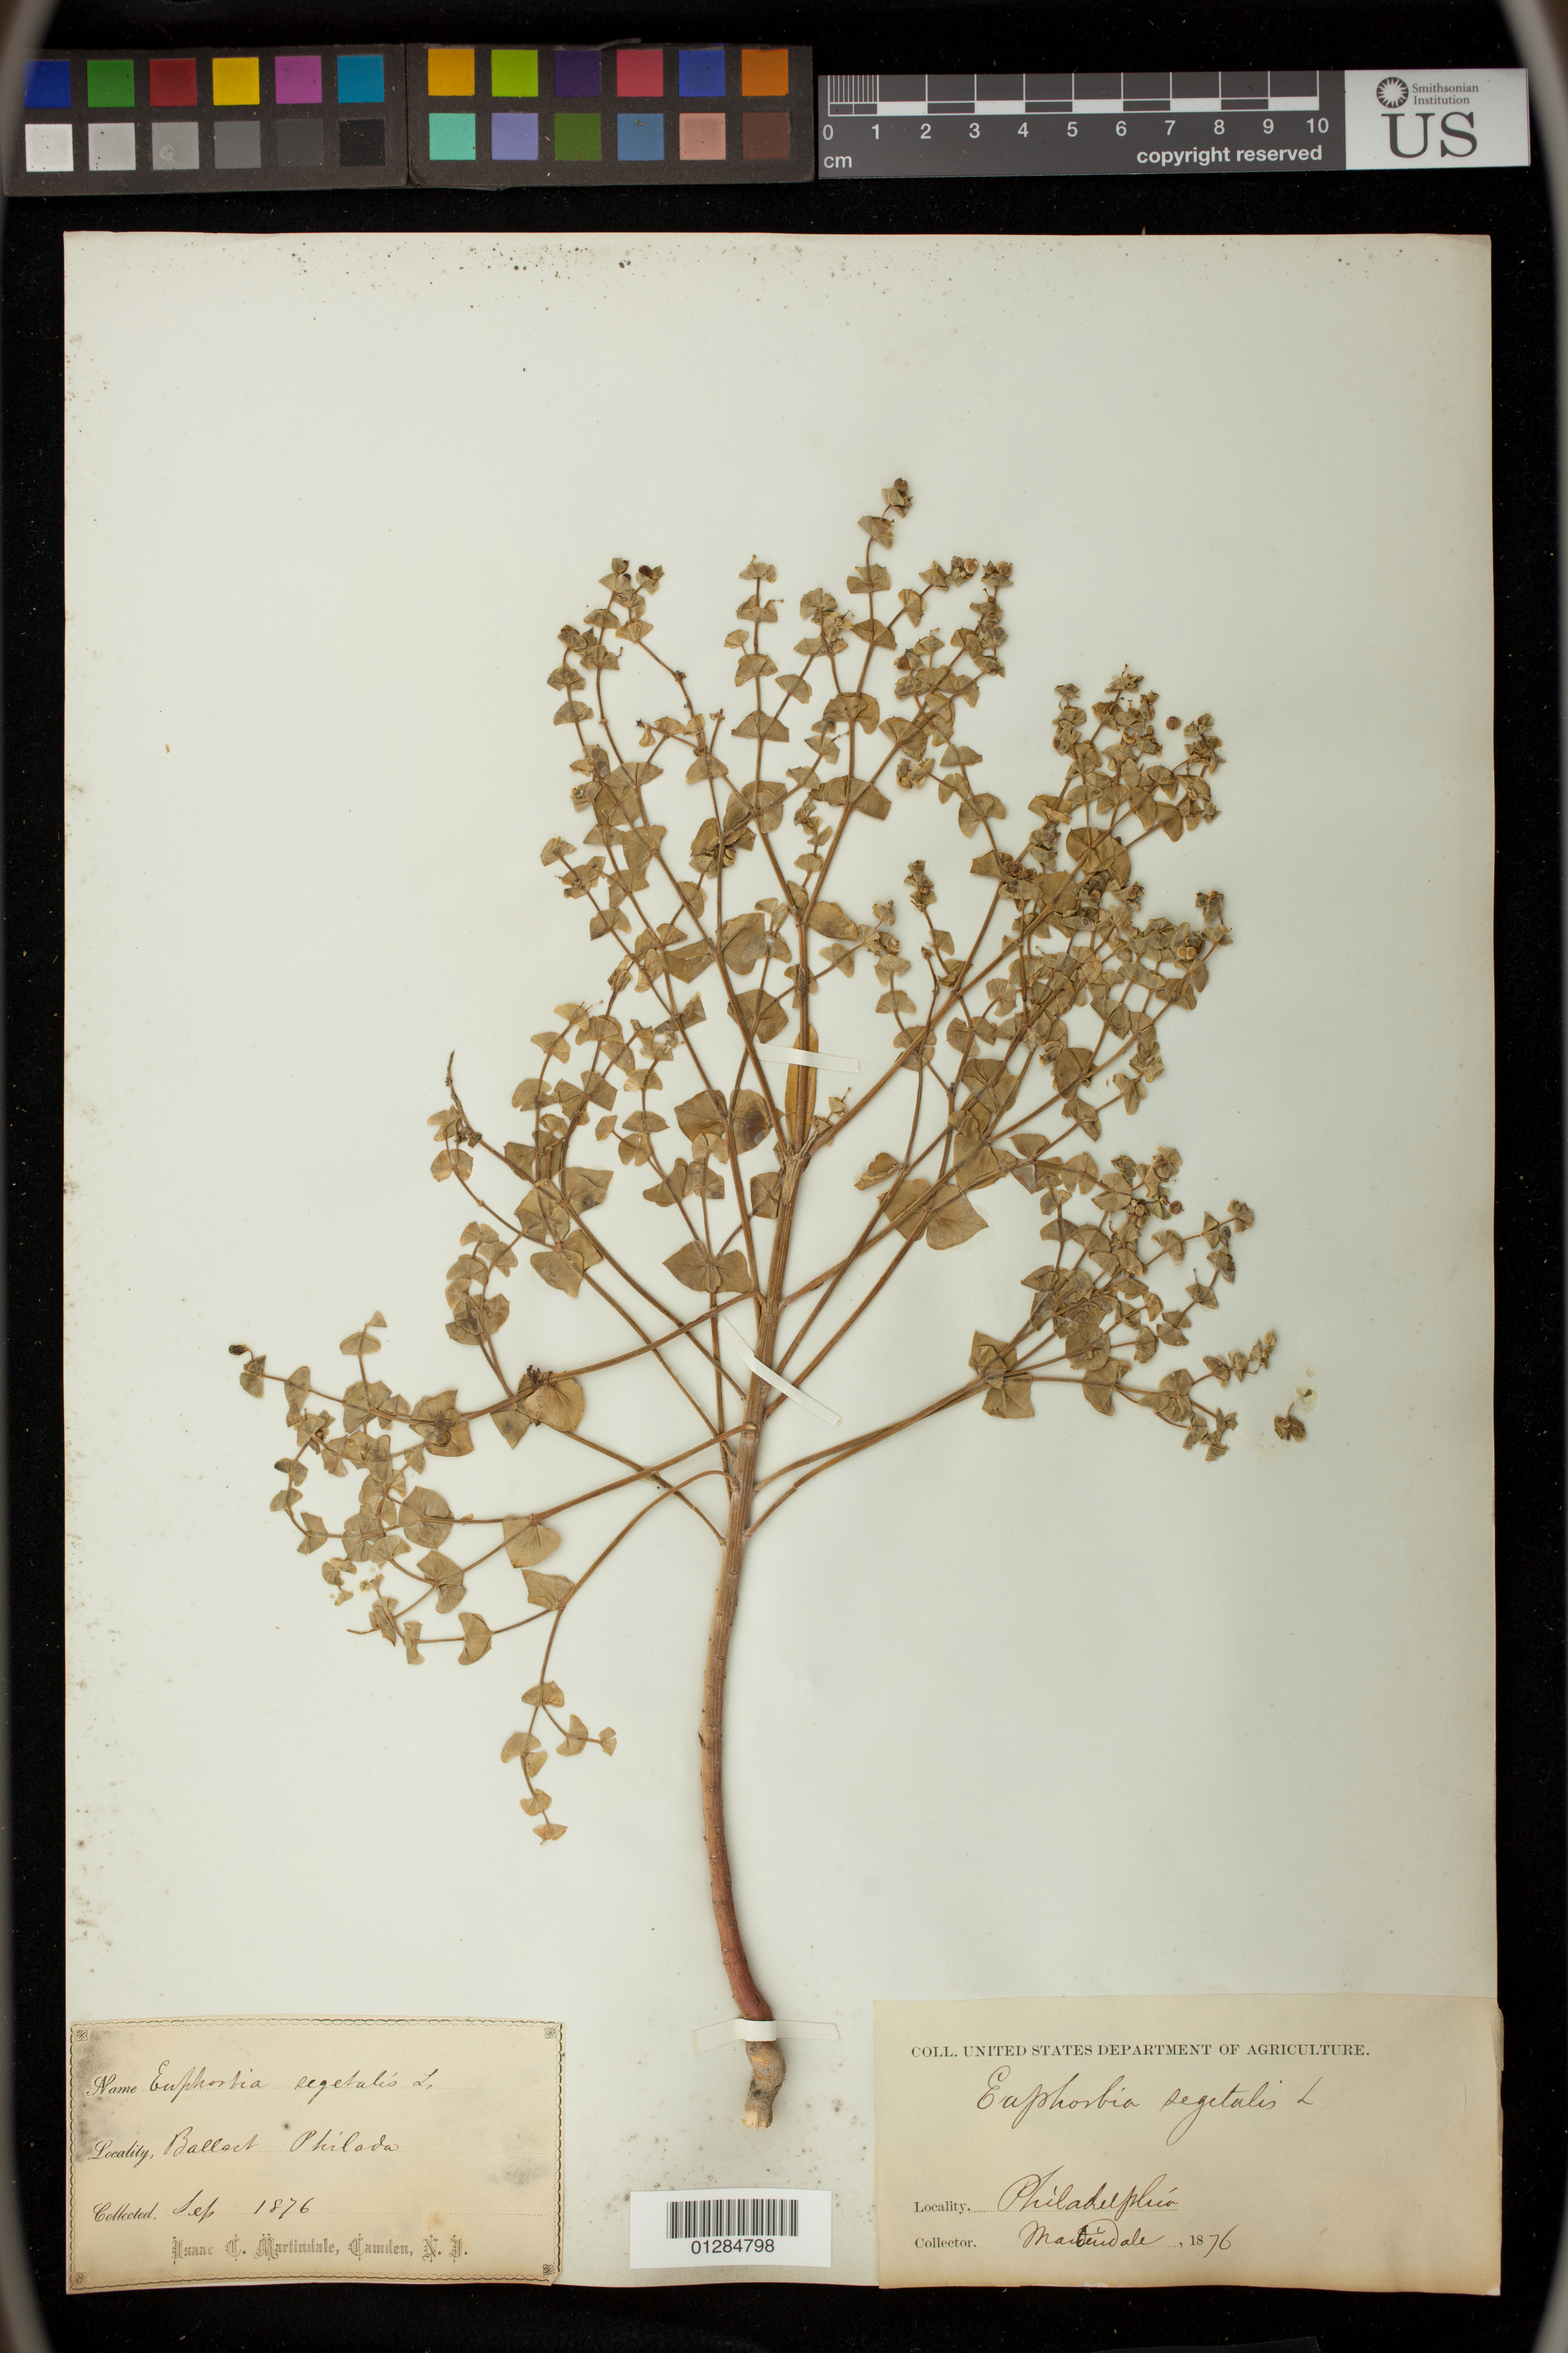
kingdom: Plantae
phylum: Tracheophyta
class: Magnoliopsida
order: Malpighiales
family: Euphorbiaceae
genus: Euphorbia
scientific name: Euphorbia segetalis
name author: L.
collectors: I. C. Martindale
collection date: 1876-09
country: United States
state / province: Pennsylvania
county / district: Philadelphia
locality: Ballart